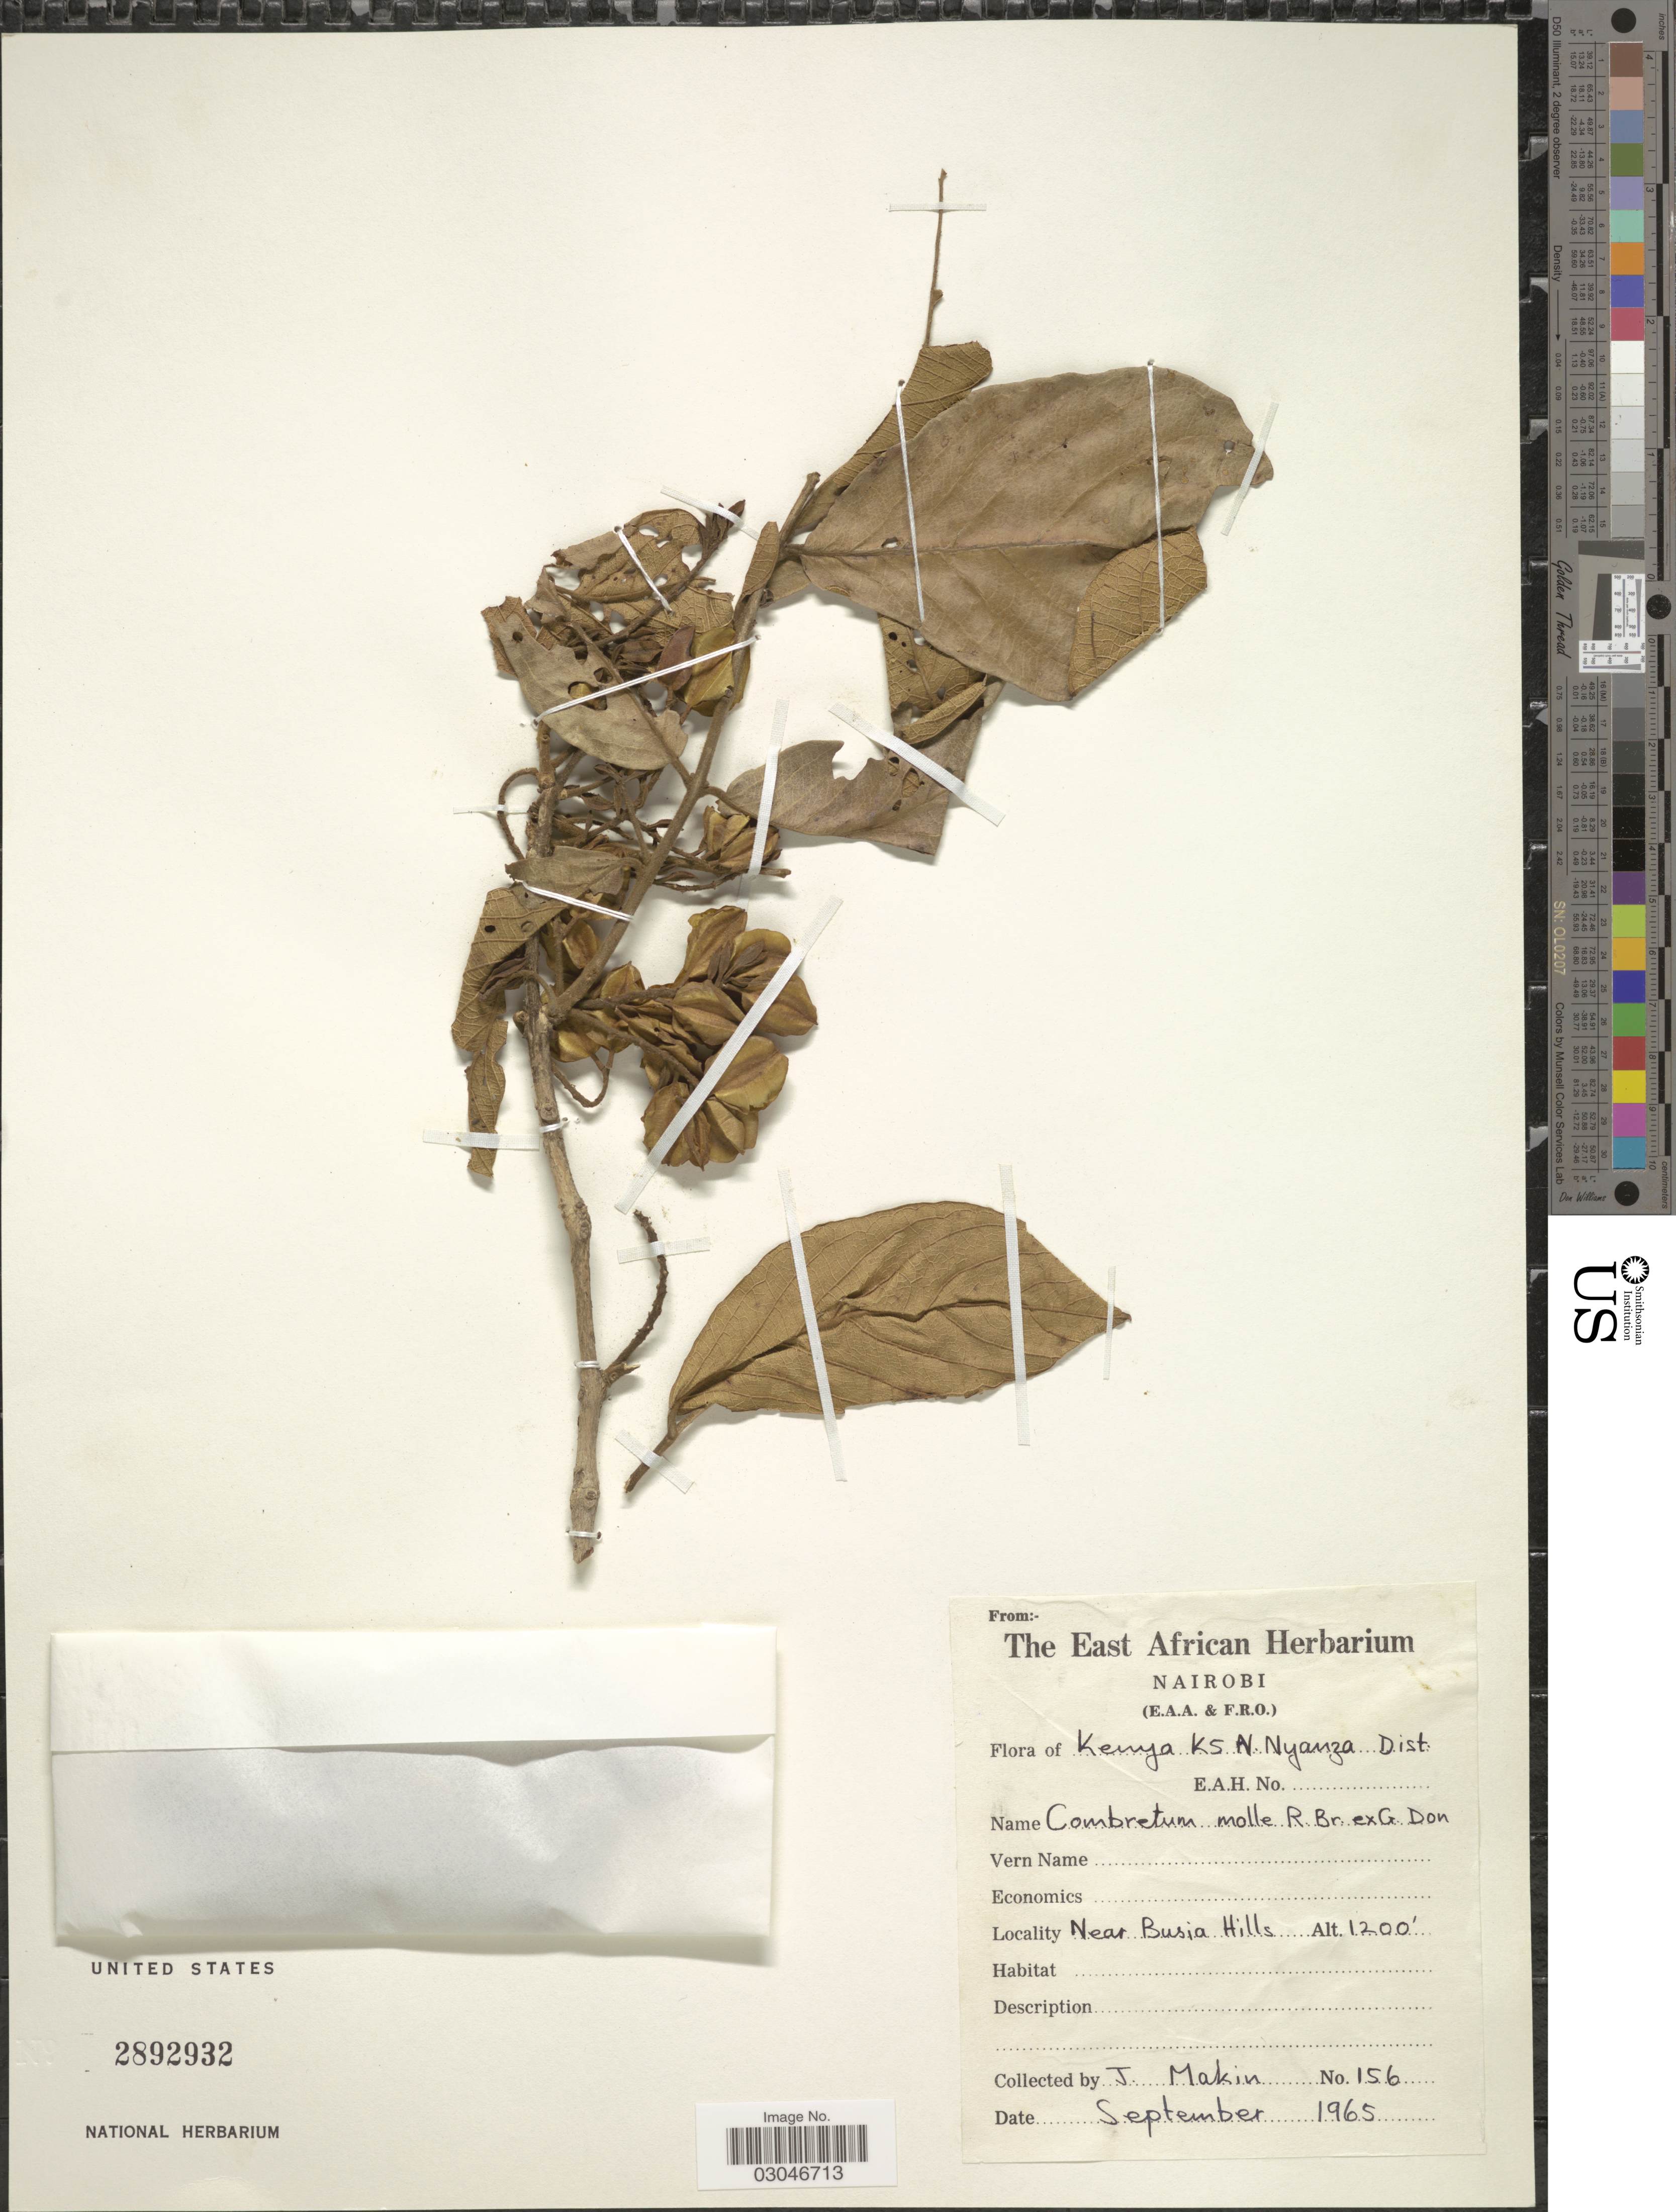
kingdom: Plantae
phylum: Tracheophyta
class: Magnoliopsida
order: Myrtales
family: Combretaceae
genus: Combretum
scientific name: Combretum molle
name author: R. Br. ex G. Don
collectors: J. Makin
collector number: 156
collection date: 1965-09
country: Kenya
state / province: Busia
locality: K5 N. Nyanza Dist. Near Busia Hills.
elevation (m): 366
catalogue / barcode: US 2892932